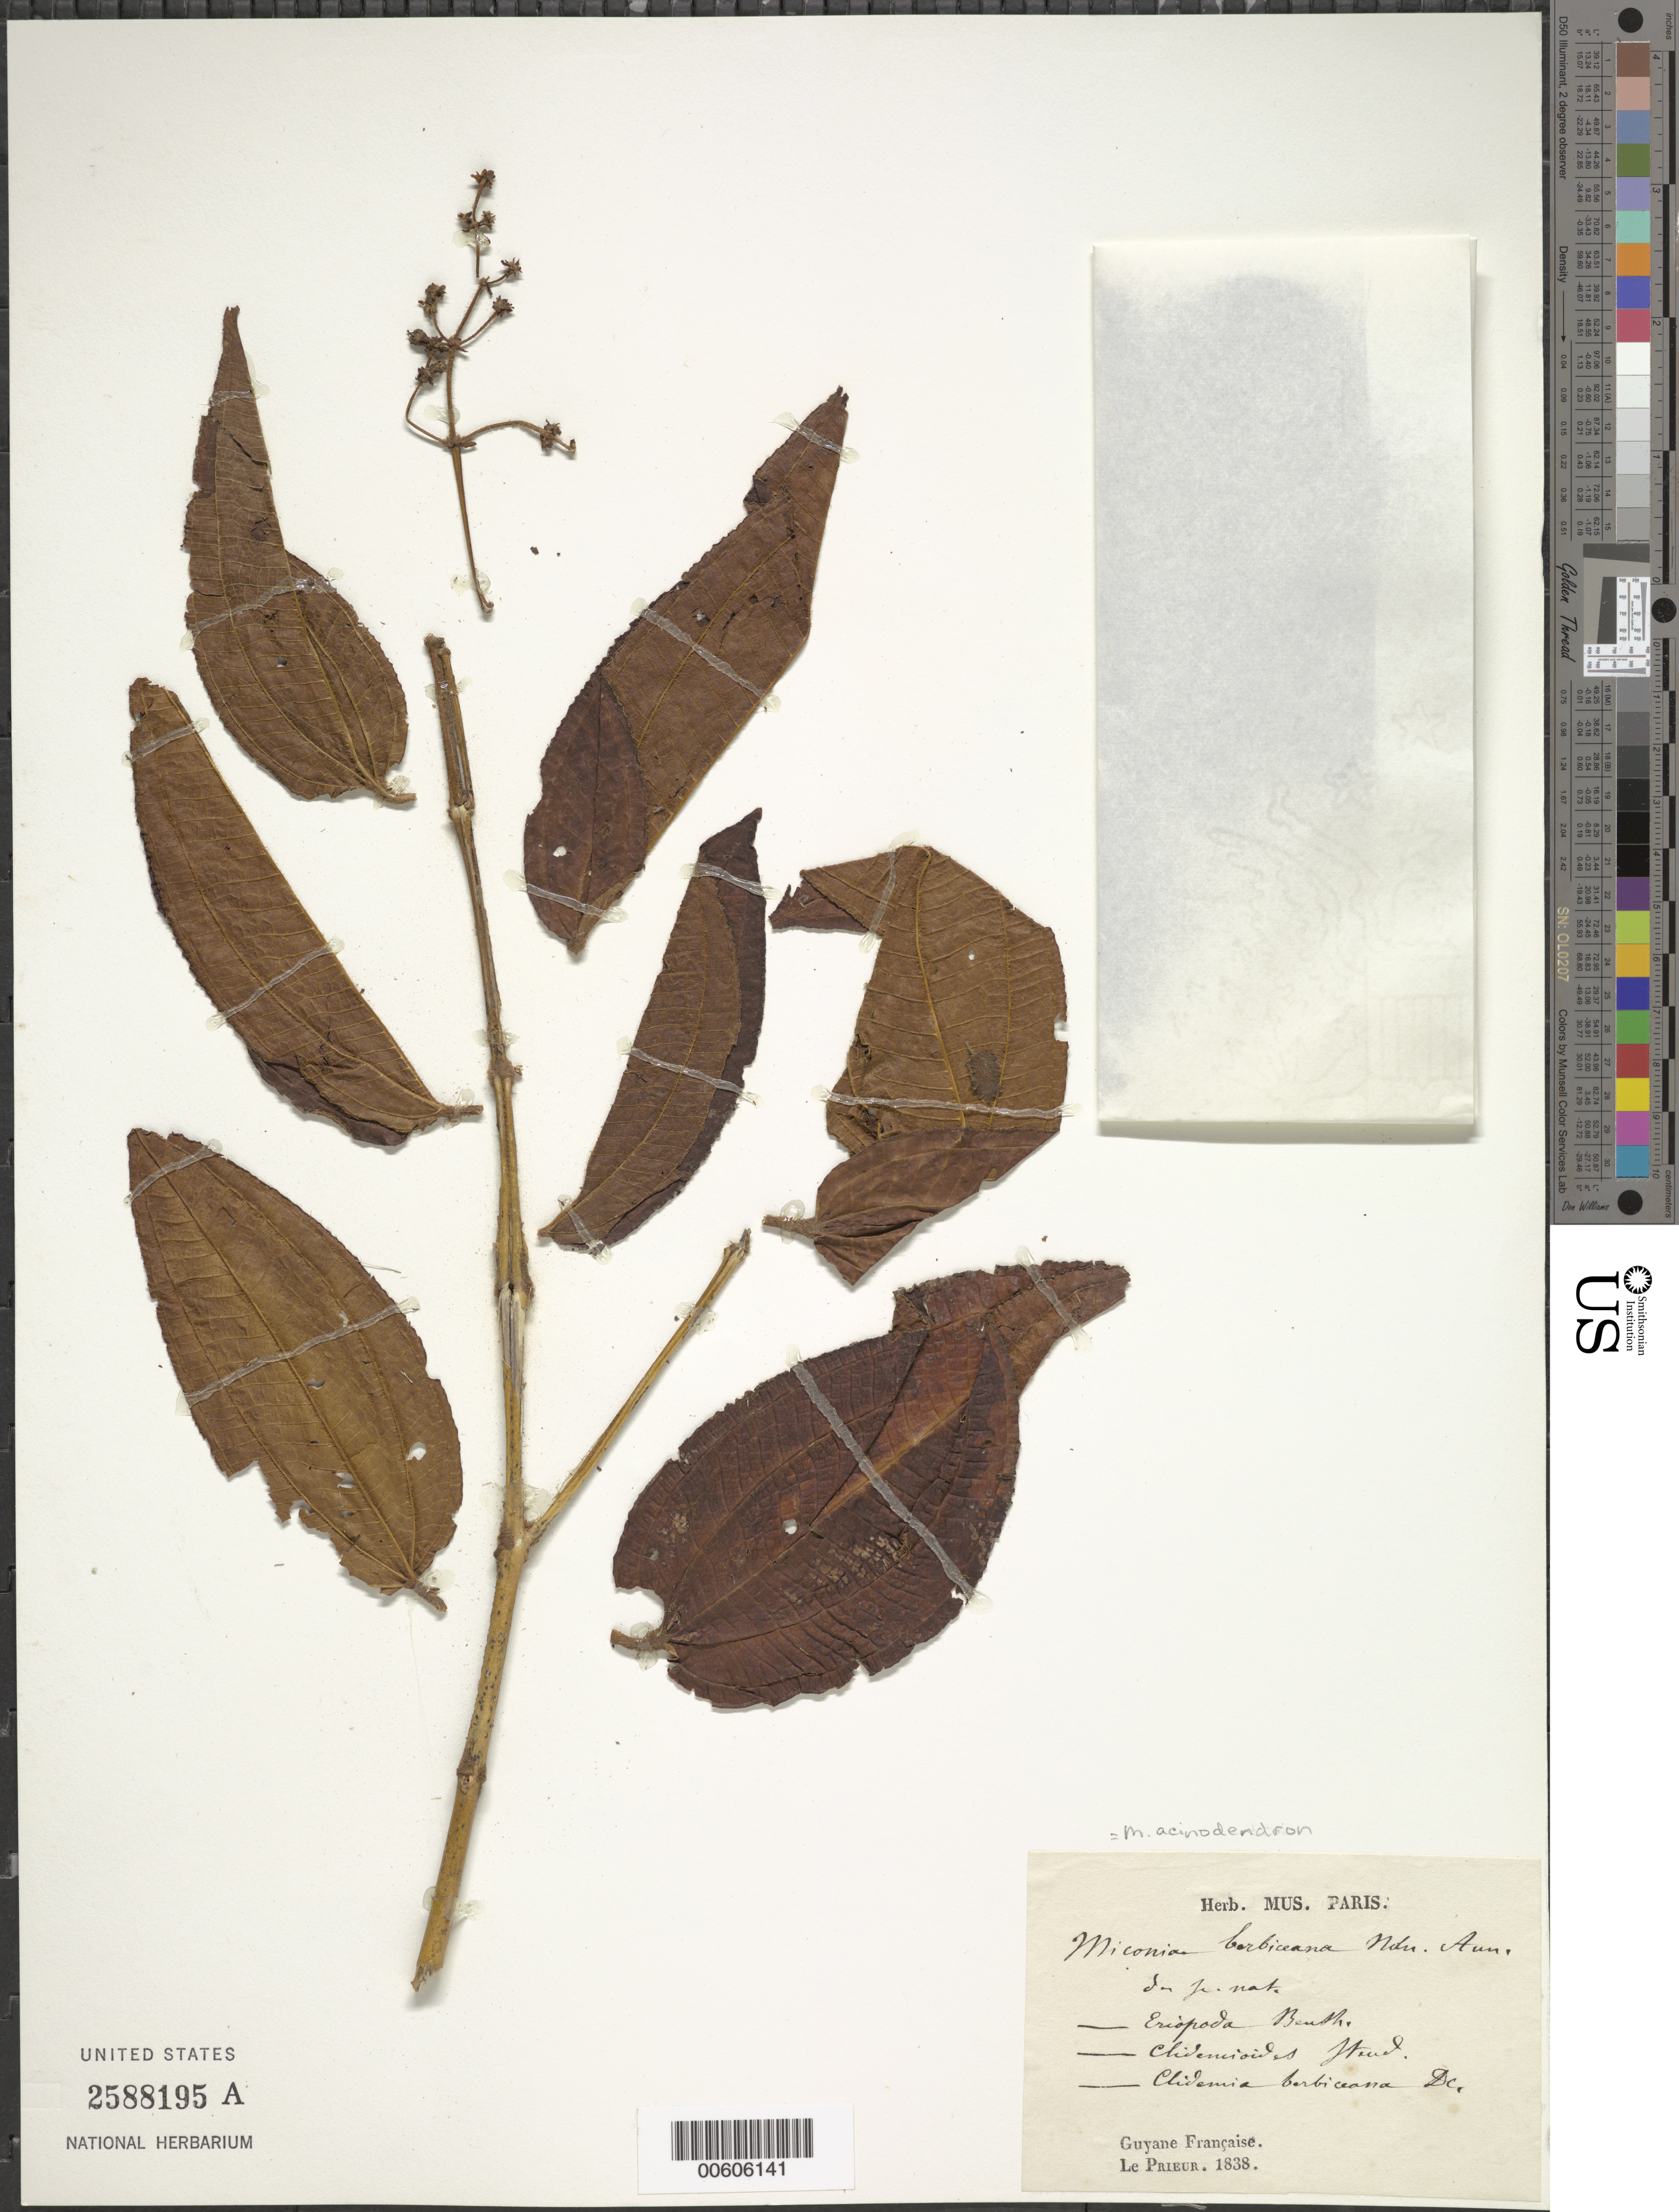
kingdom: Plantae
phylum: Tracheophyta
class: Magnoliopsida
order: Myrtales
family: Melastomataceae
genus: Miconia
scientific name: Miconia acinodendron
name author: (L.) Sweet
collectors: F. M. R. Leprieur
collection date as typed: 1838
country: French Guiana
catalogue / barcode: US 2588195A